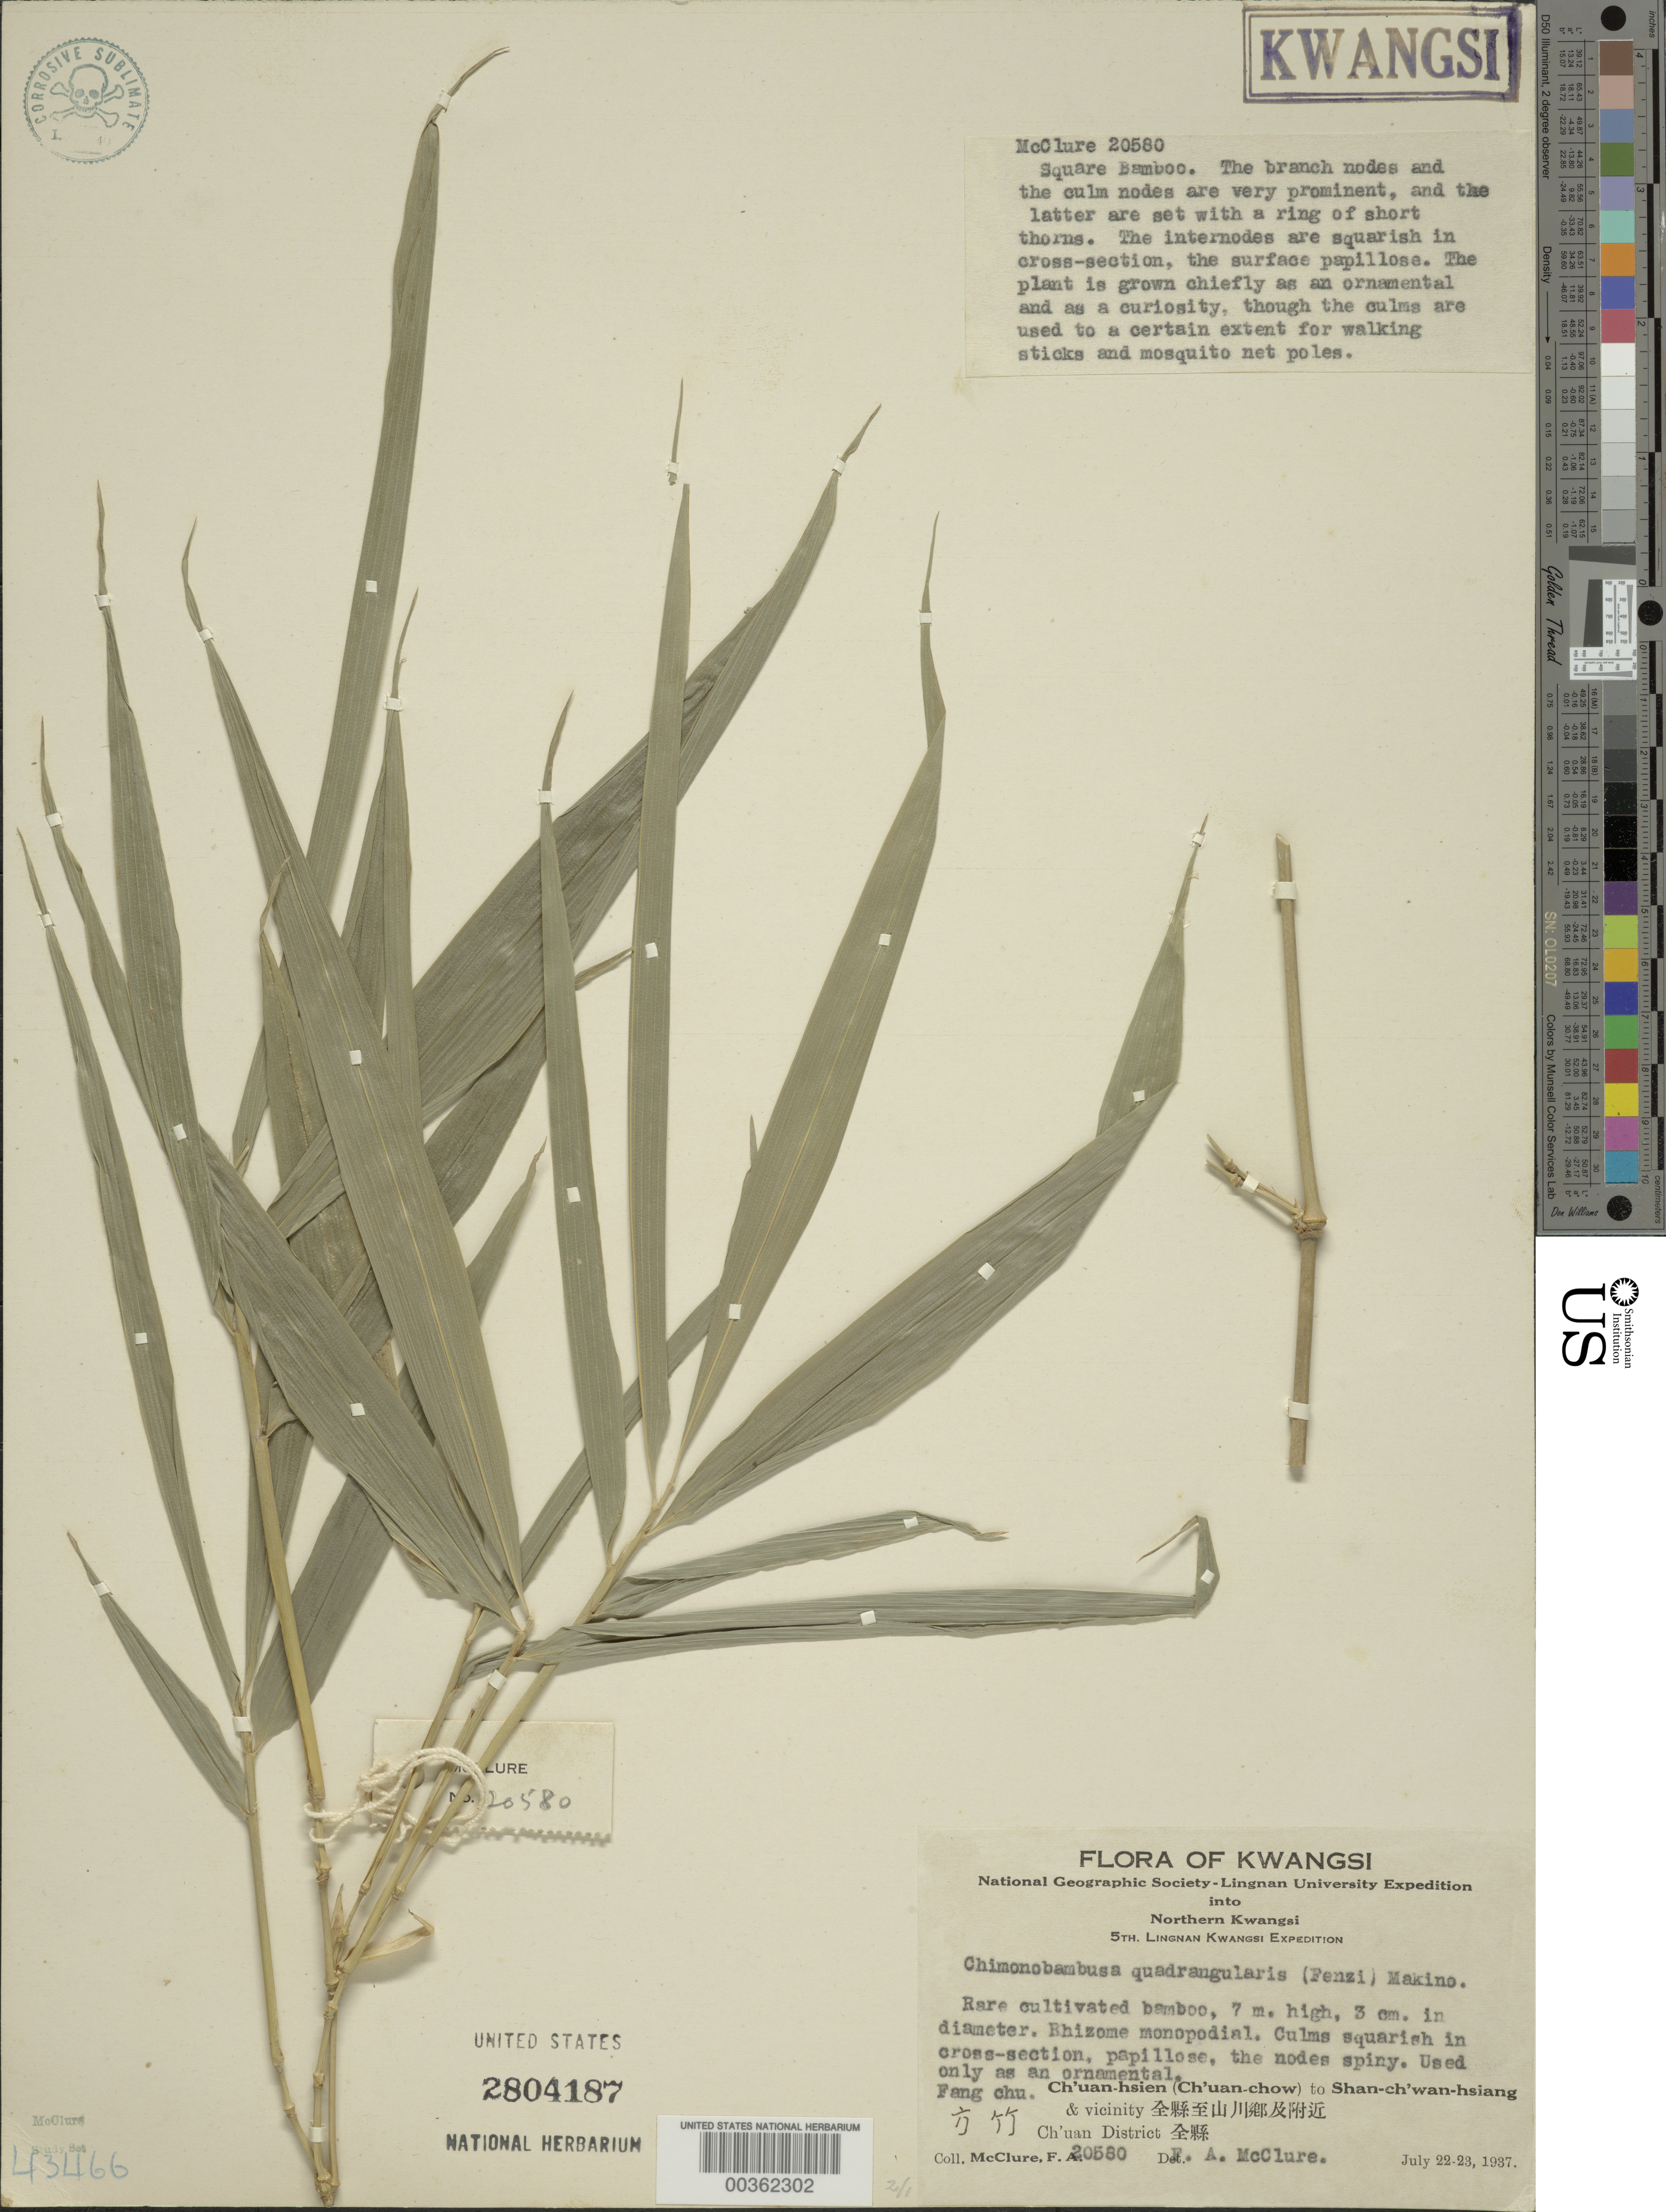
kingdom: Plantae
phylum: Tracheophyta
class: Liliopsida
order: Poales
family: Poaceae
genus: Chimonobambusa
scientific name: Chimonobambusa quadrangularis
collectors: F. A. McClure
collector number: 20580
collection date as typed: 22 Jul 1937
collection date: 1937-07-22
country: China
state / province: Jiangxi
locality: Ch'uan-hsien, shan-ch'wan-hsiang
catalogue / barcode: US 2804187